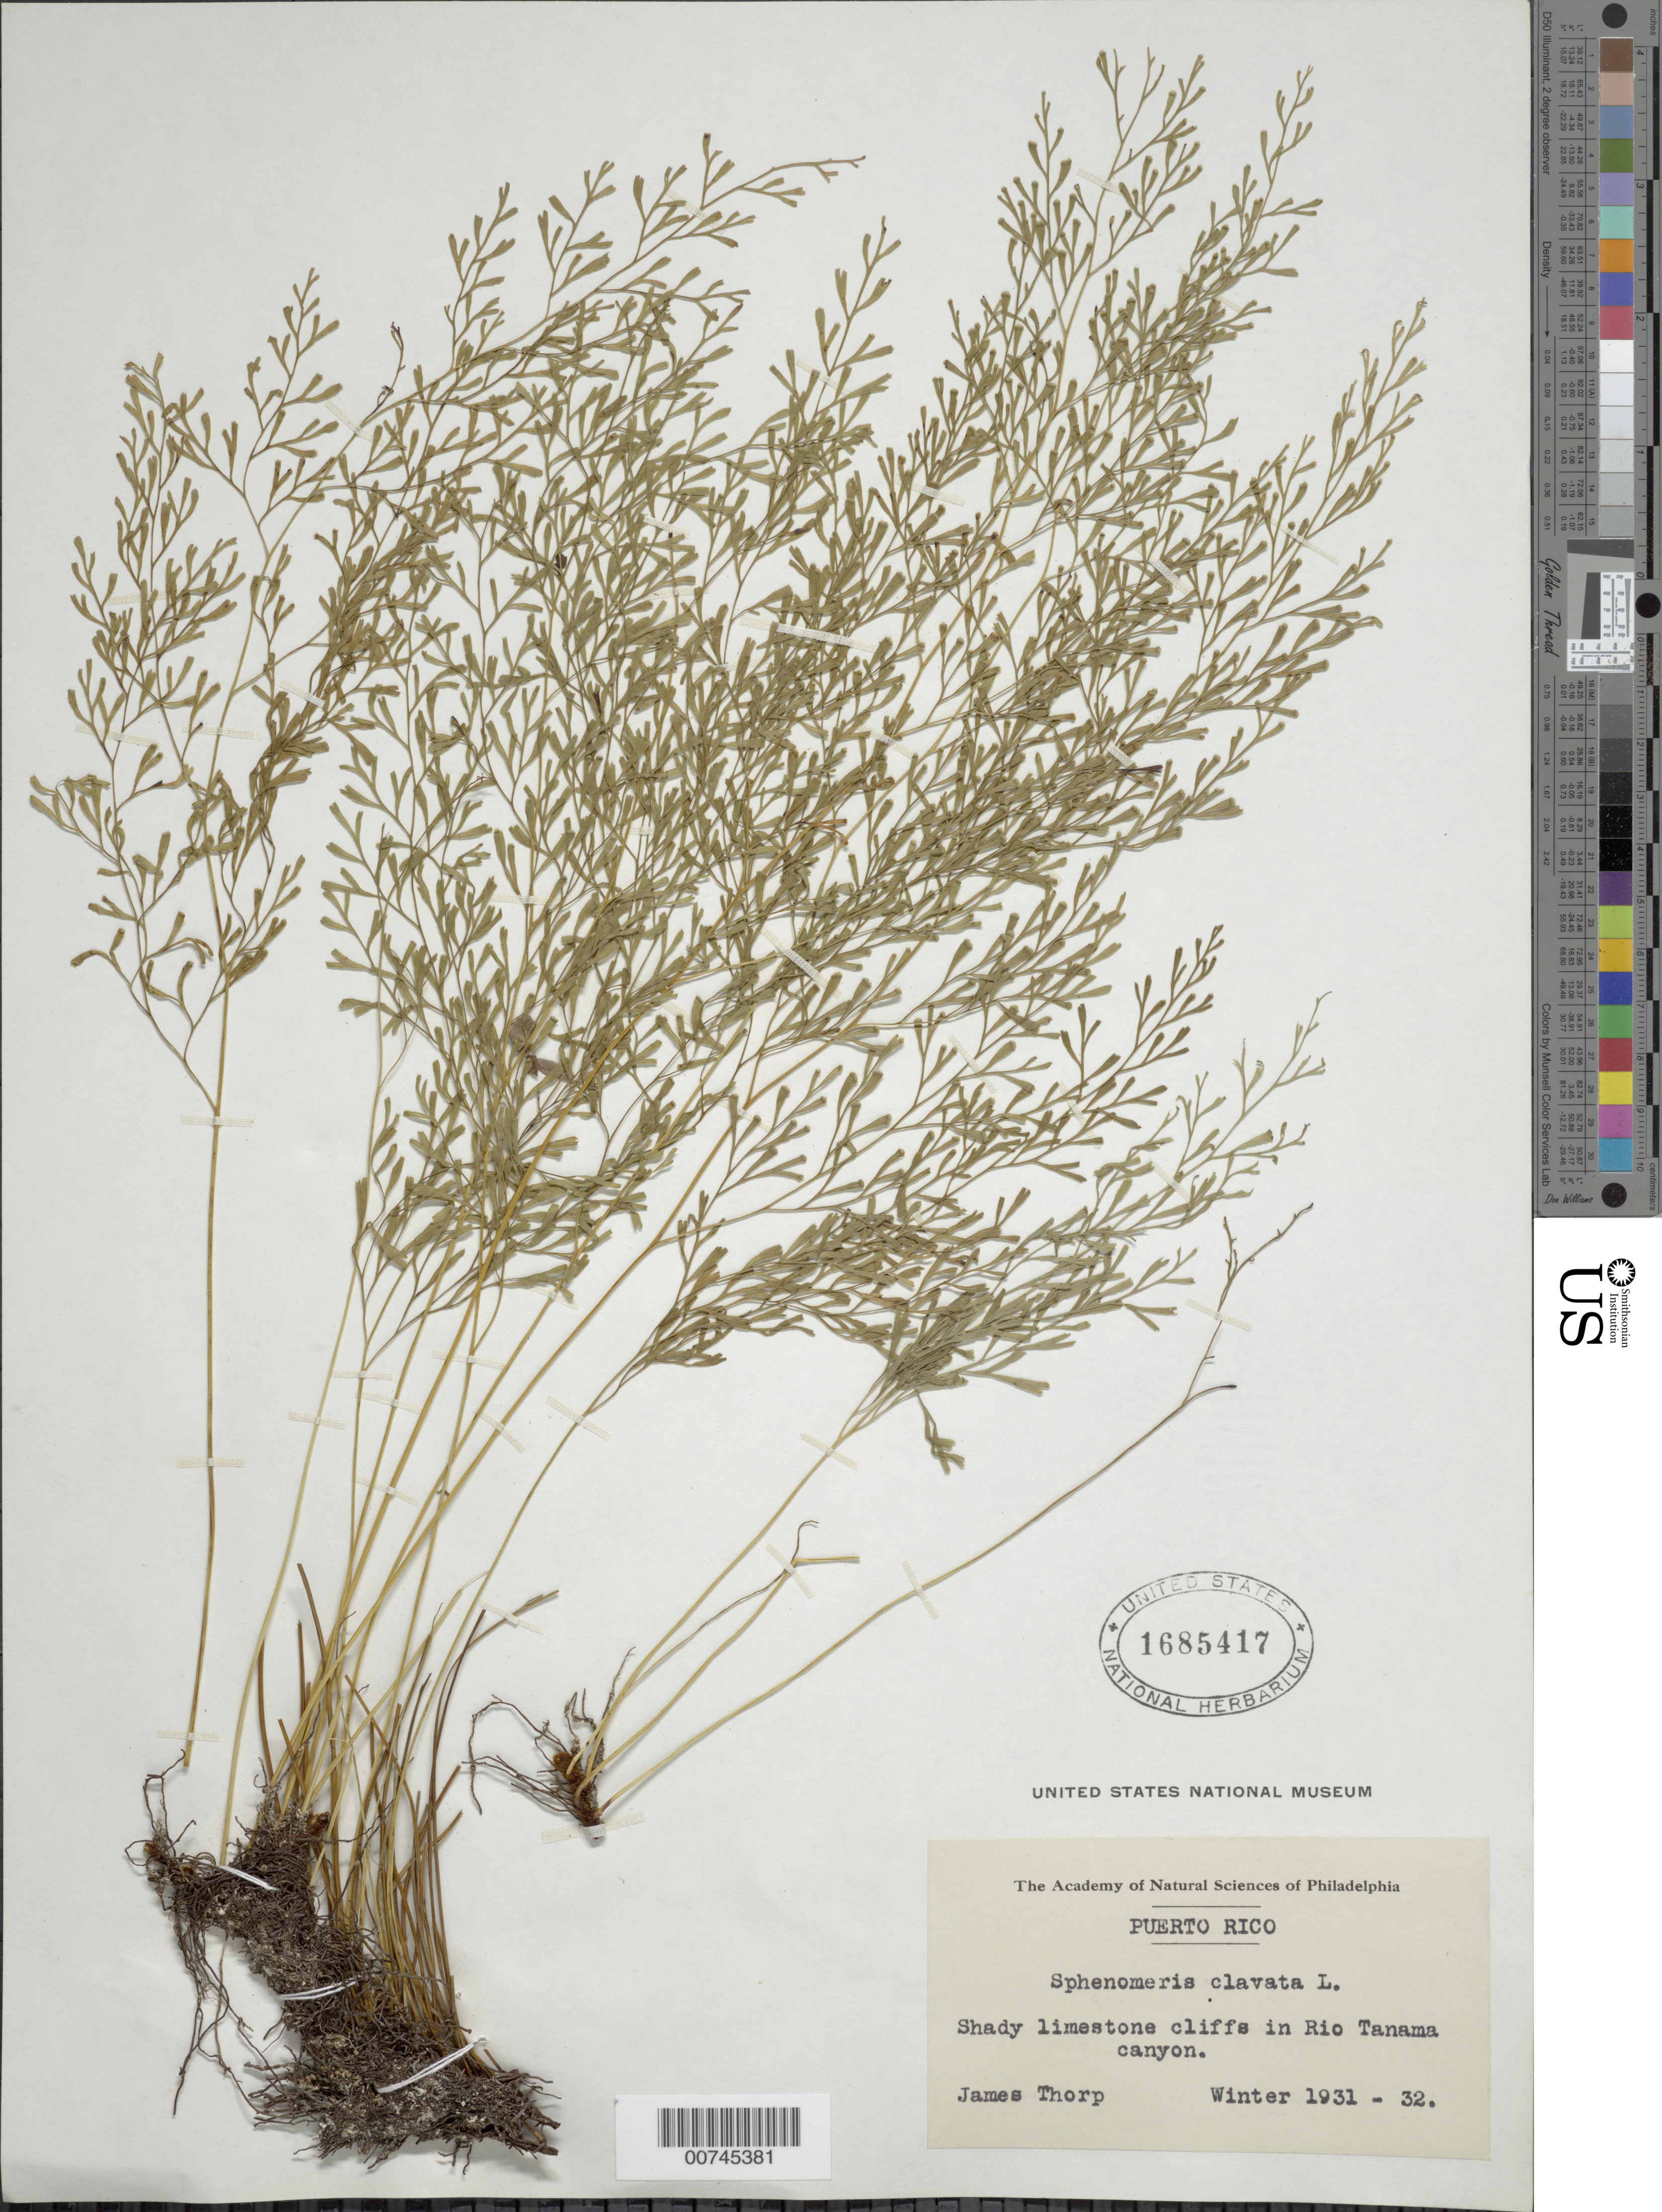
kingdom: Plantae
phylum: Tracheophyta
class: Polypodiopsida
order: Polypodiales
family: Lindsaeaceae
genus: Sphenomeris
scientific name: Sphenomeris clavata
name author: (L.) Maxon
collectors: J. Thorp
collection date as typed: Win 1931 to -- Win 1932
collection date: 1931/1932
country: Puerto Rico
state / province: Arecibo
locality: Río Tanamá Canyon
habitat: Shady limestone cliffs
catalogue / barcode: US 1685417